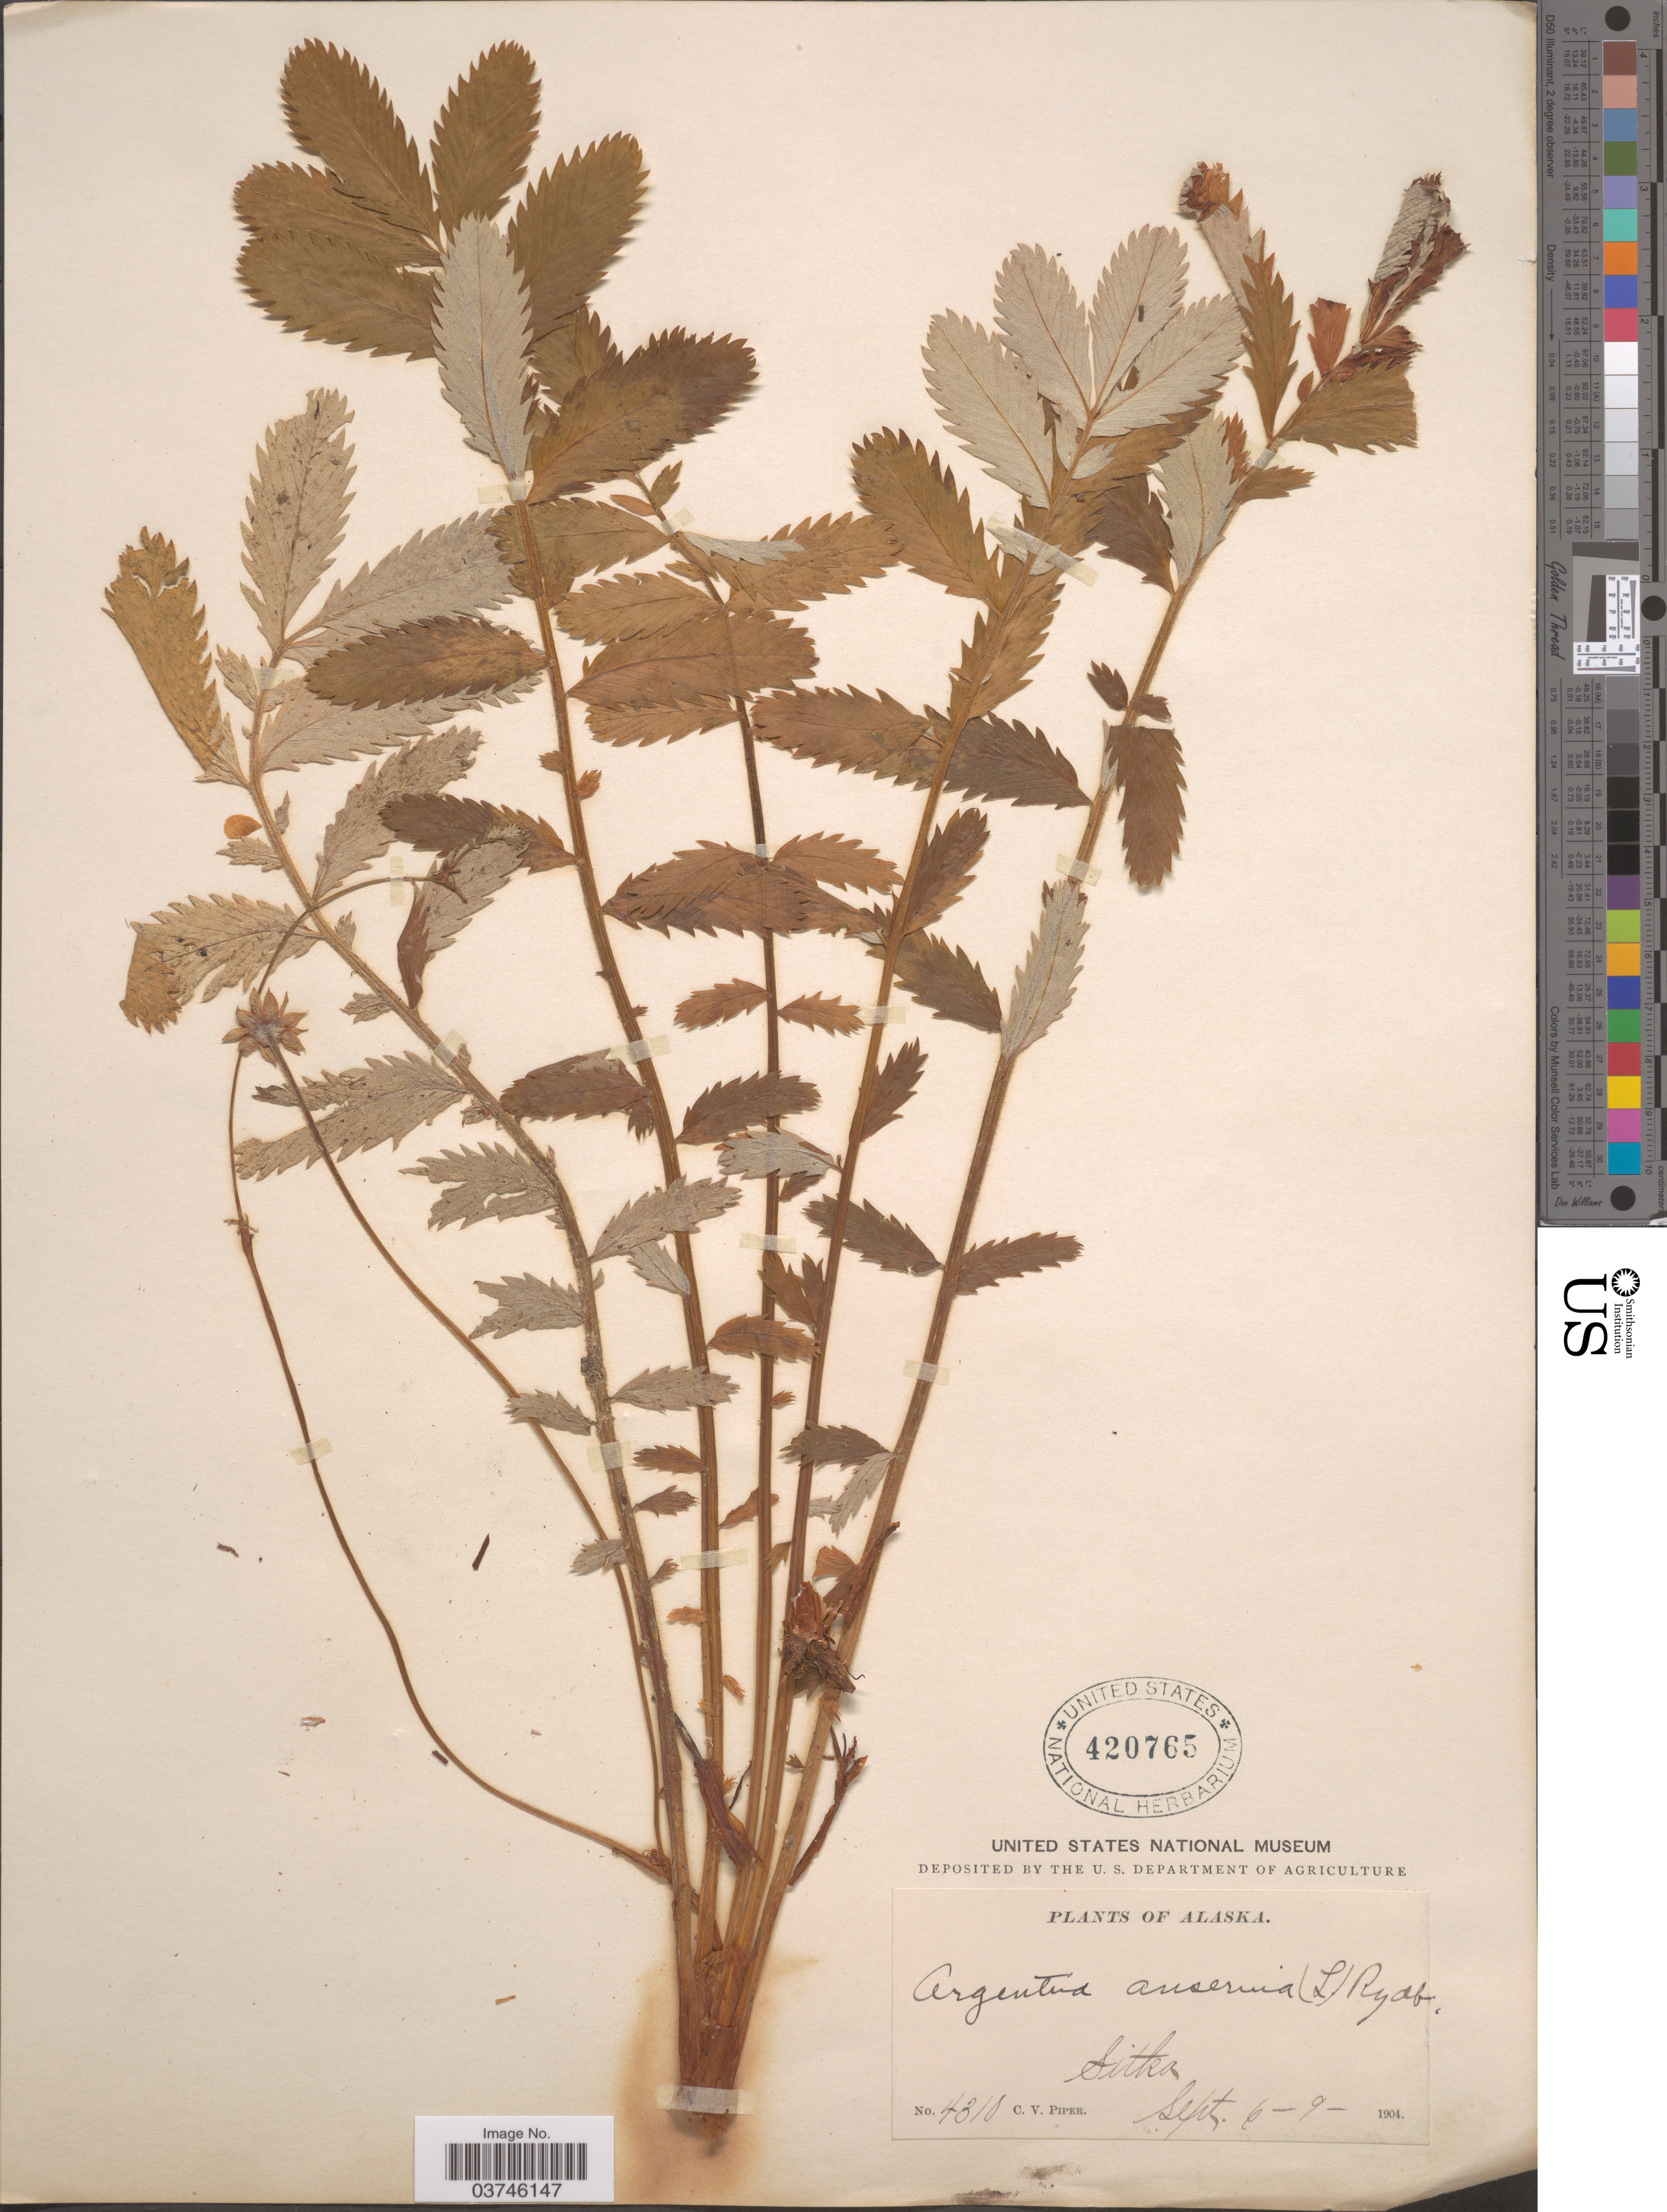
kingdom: Plantae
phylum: Tracheophyta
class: Magnoliopsida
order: Rosales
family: Rosaceae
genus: Argentina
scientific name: Argentina pacifica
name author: (Howell) Rydb.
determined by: Strong, Mark T., (BOT), Smithsonian Institution - National Museum of Natural History (UNITED STATES)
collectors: C. V. Piper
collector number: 4310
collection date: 1904-09-06/1904-09-09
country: United States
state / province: Alaska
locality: Sitka.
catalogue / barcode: US 420765